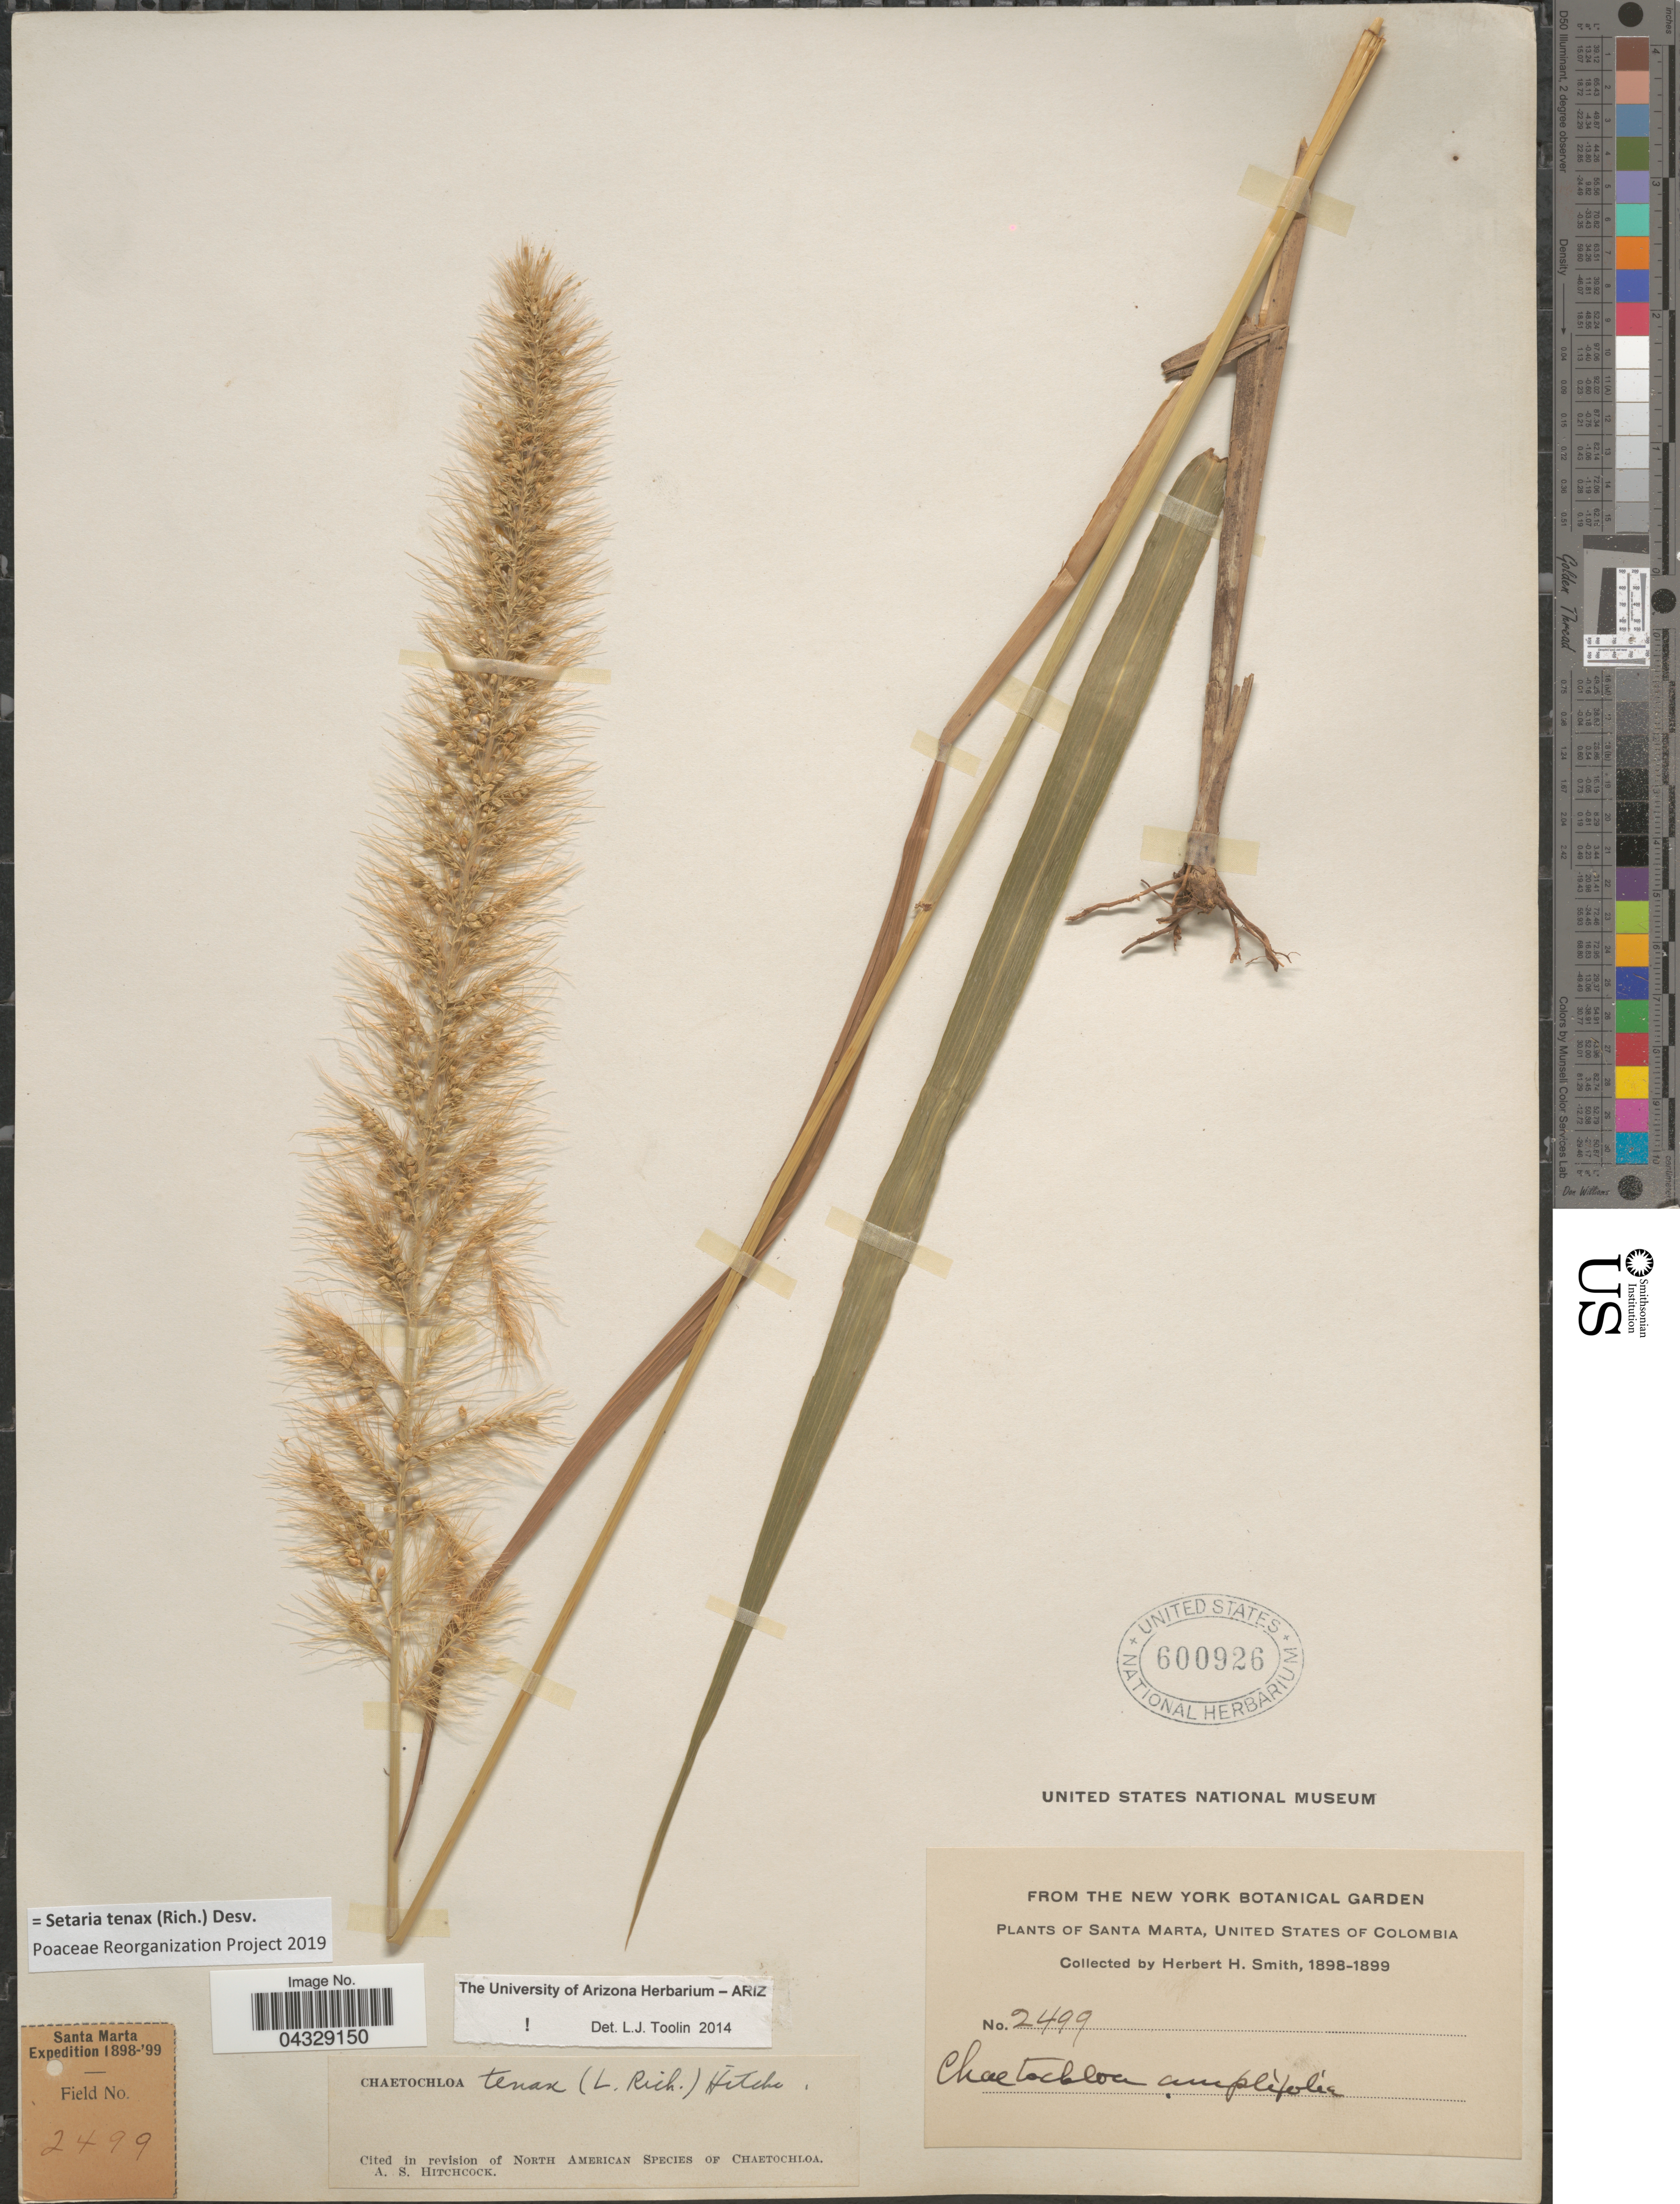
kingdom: Plantae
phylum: Tracheophyta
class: Liliopsida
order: Poales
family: Poaceae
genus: Setaria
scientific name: Setaria tenax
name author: (Rich.) Desv.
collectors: Herbert H. Smith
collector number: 2499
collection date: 1898/1899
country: Colombia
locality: Santa Marta, United States of Colombia. Santa Marta Expedition 1898-'99.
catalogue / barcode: US 600926